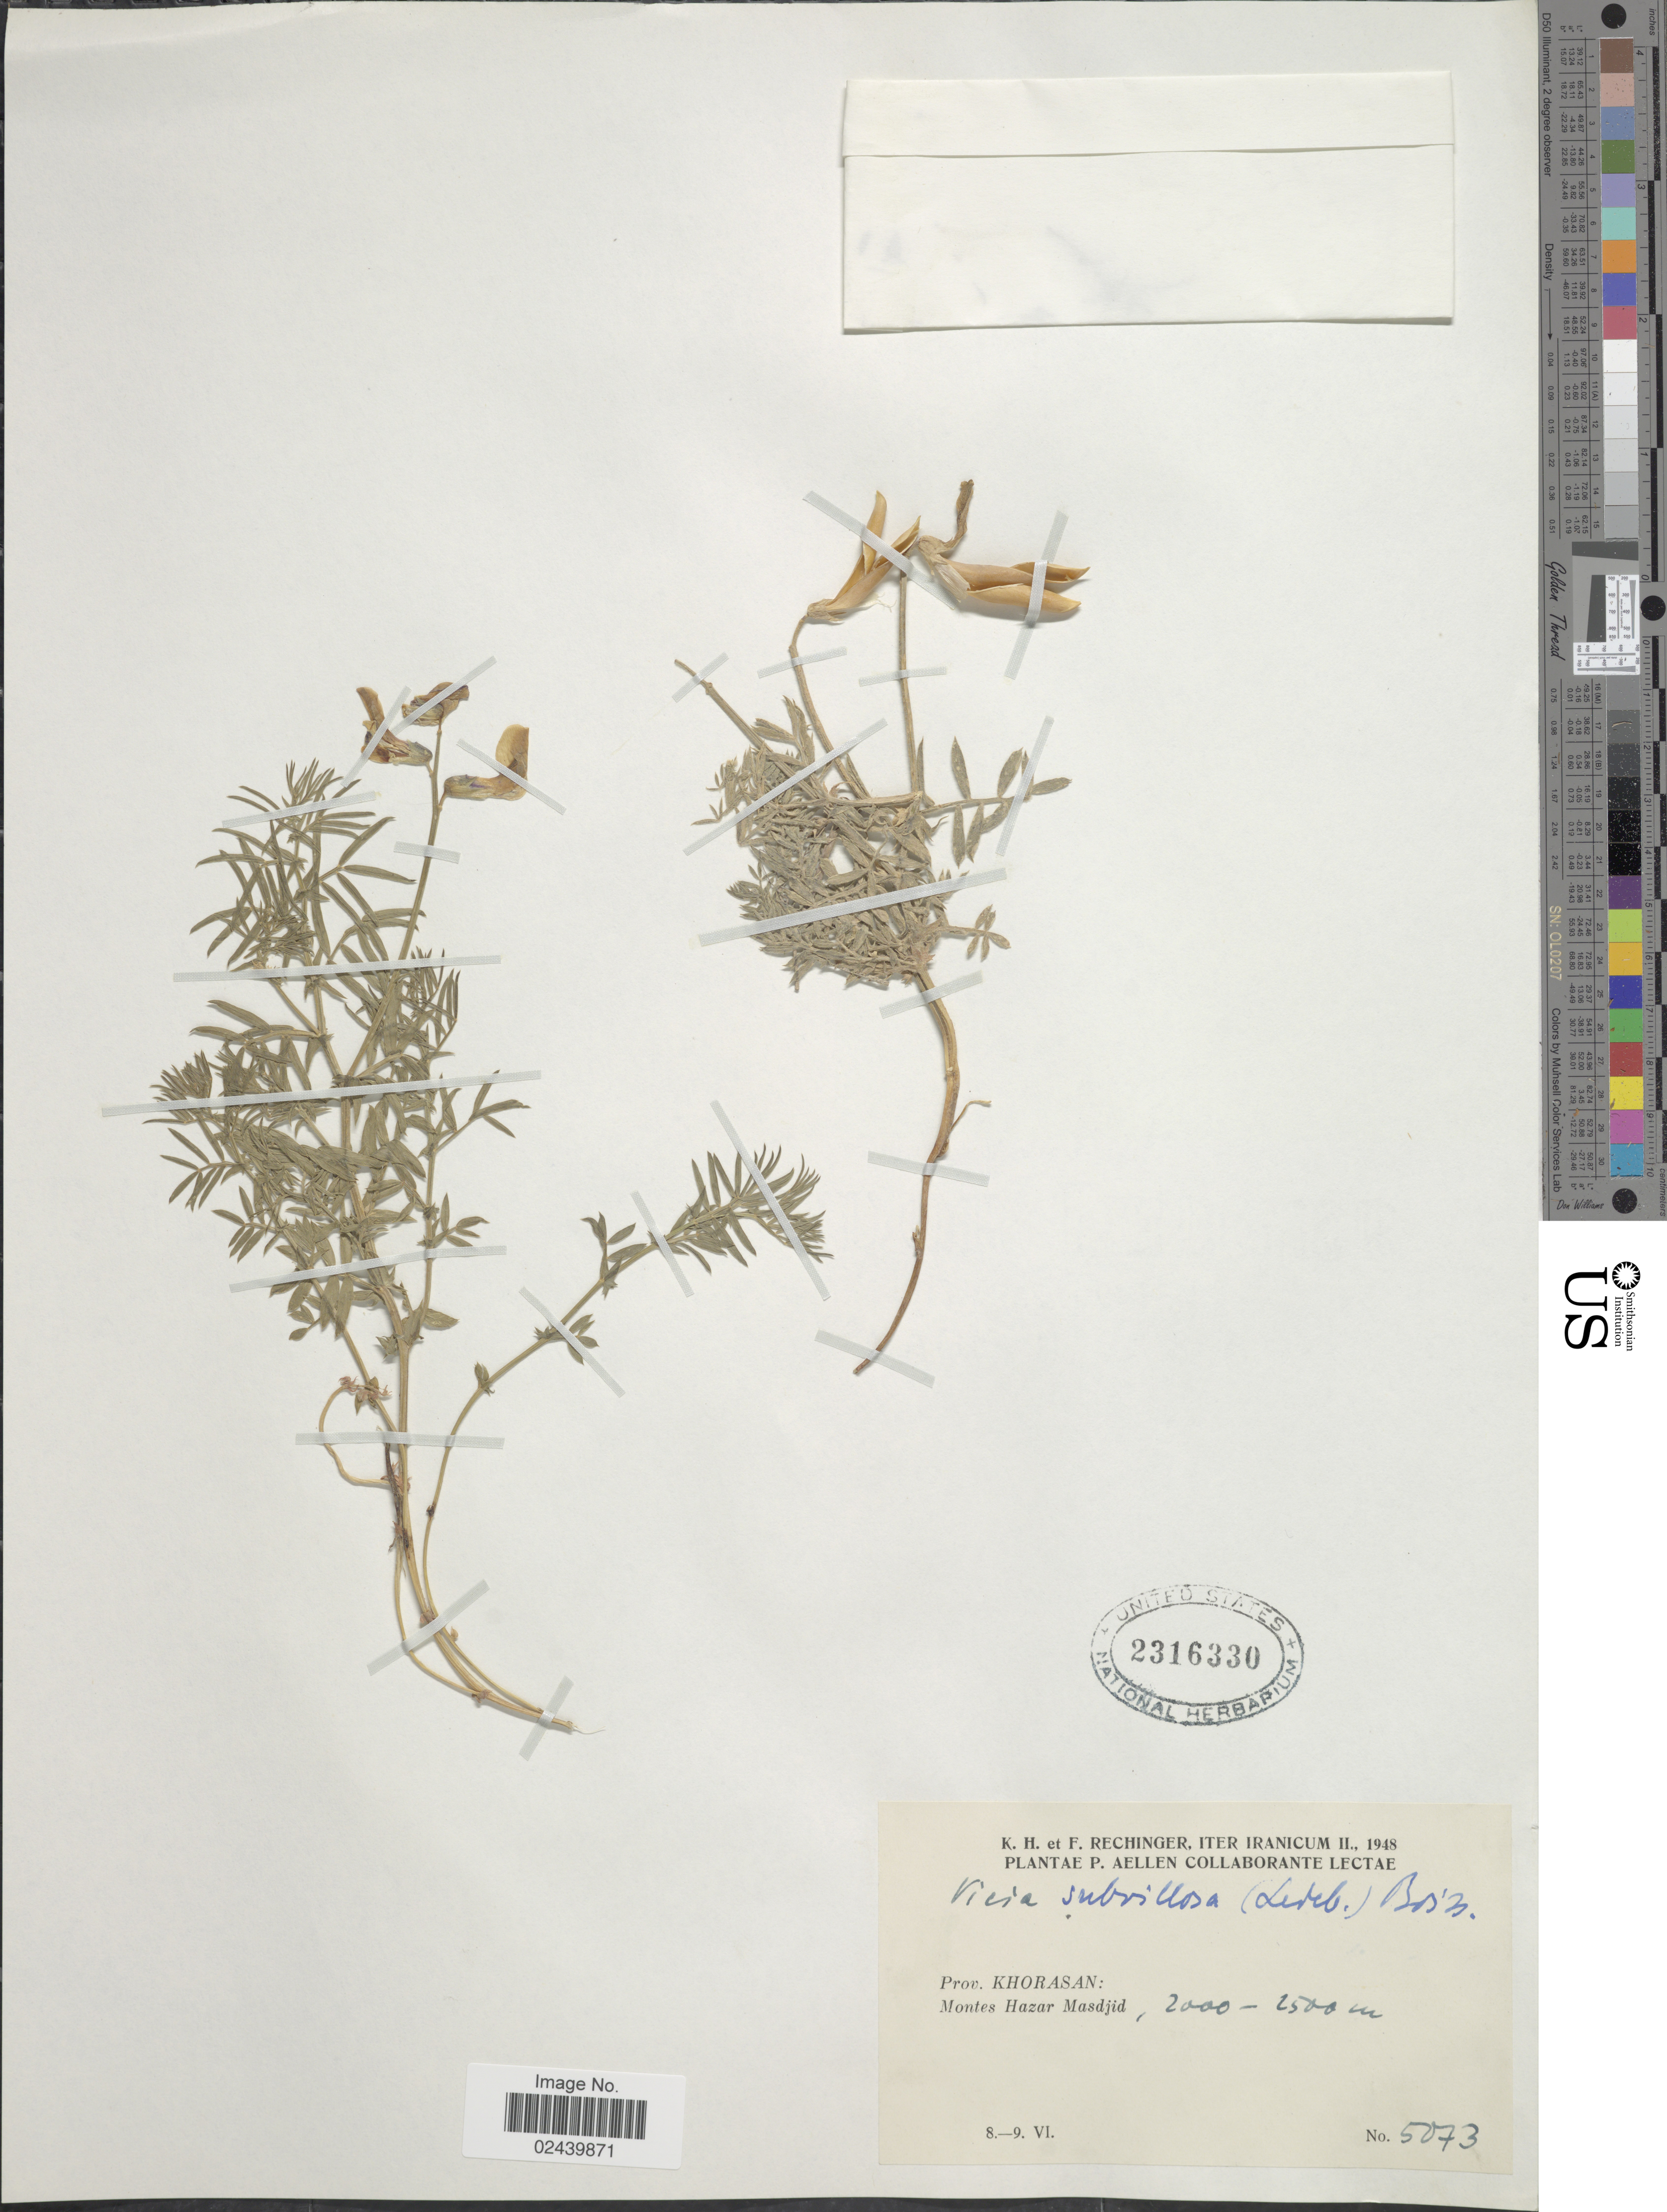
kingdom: Plantae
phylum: Tracheophyta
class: Magnoliopsida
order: Fabales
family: Fabaceae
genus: Vicia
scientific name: Vicia subvillosa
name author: (Ledeb.) Boiss.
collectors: K. H. Rechinger & F. Rechinger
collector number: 5073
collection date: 1948-06-08/1948-06-09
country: Iran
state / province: Khorasan [obsolete]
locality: Montes Hazar Masdjid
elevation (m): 2000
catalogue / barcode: US 2316330